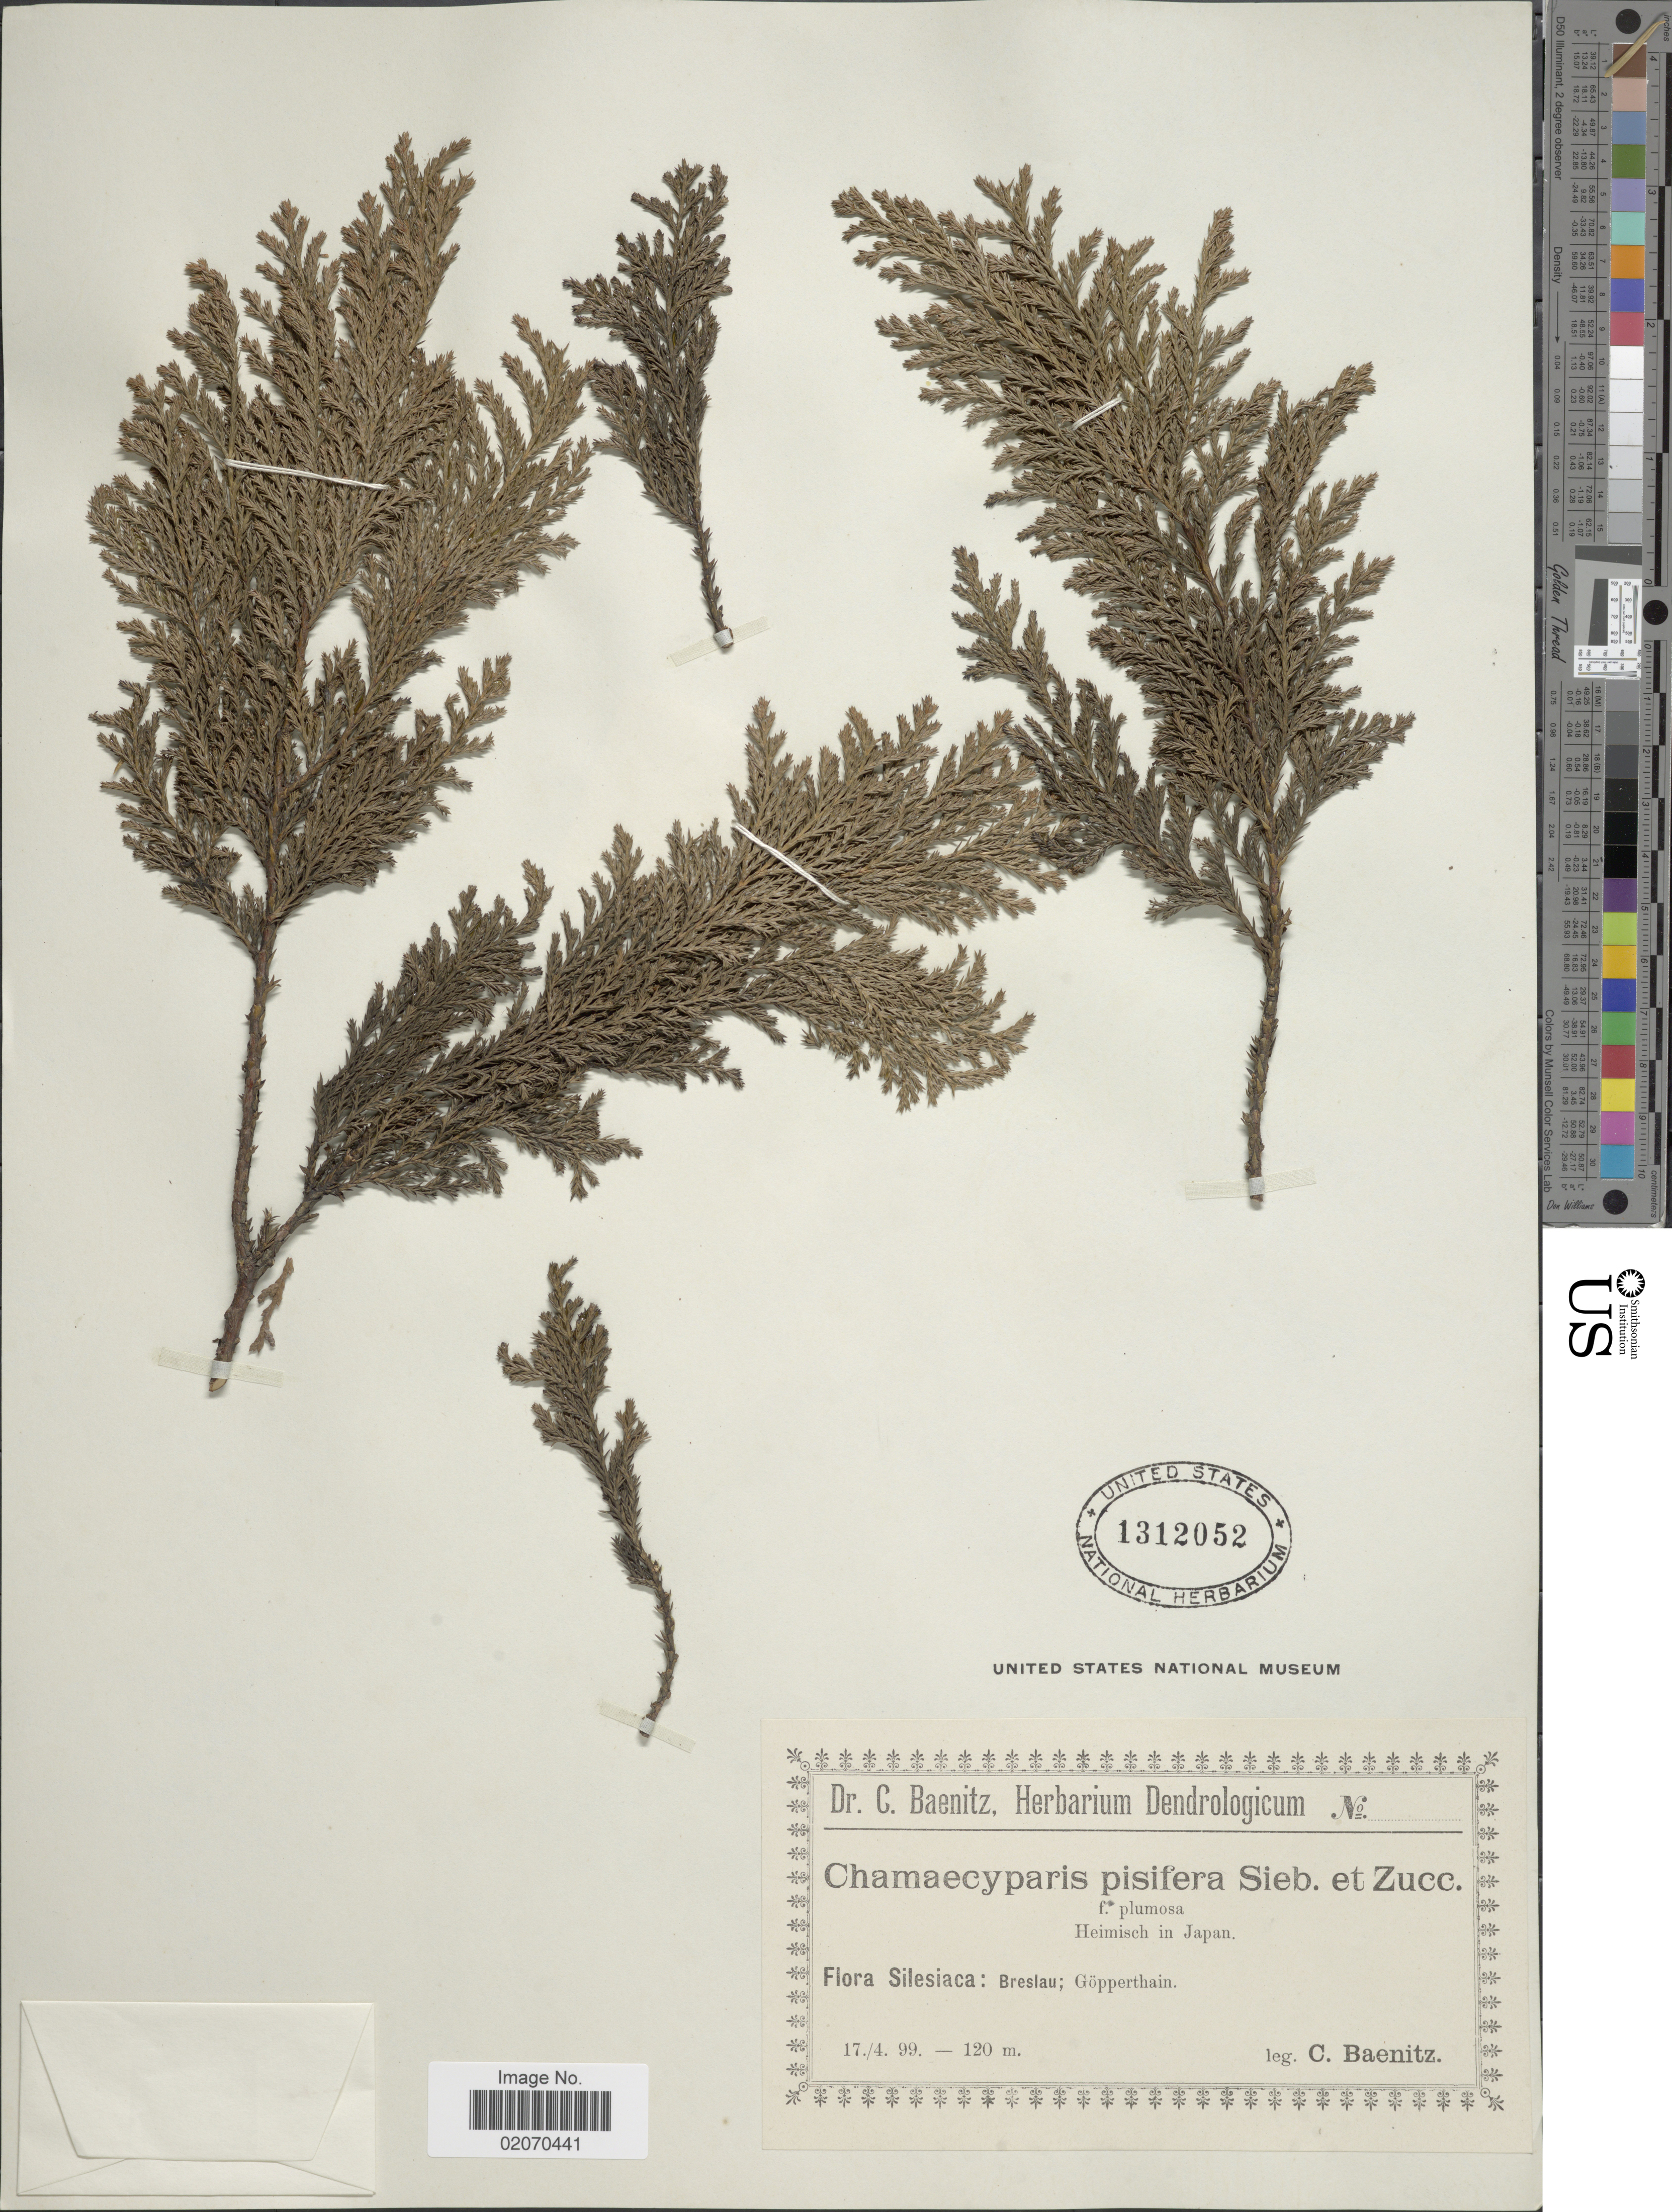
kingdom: Plantae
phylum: Tracheophyta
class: Pinopsida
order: Pinales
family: Cupressaceae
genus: Chamaecyparis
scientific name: Chamaecyparis pisifera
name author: (Siebold & Zucc.) Endl.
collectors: C. G. Baenitz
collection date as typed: Transcribed d/m/y: 17/4/99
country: Poland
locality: Silesiaca: Breslau; Göpperthain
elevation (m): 120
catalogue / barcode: US 1312052